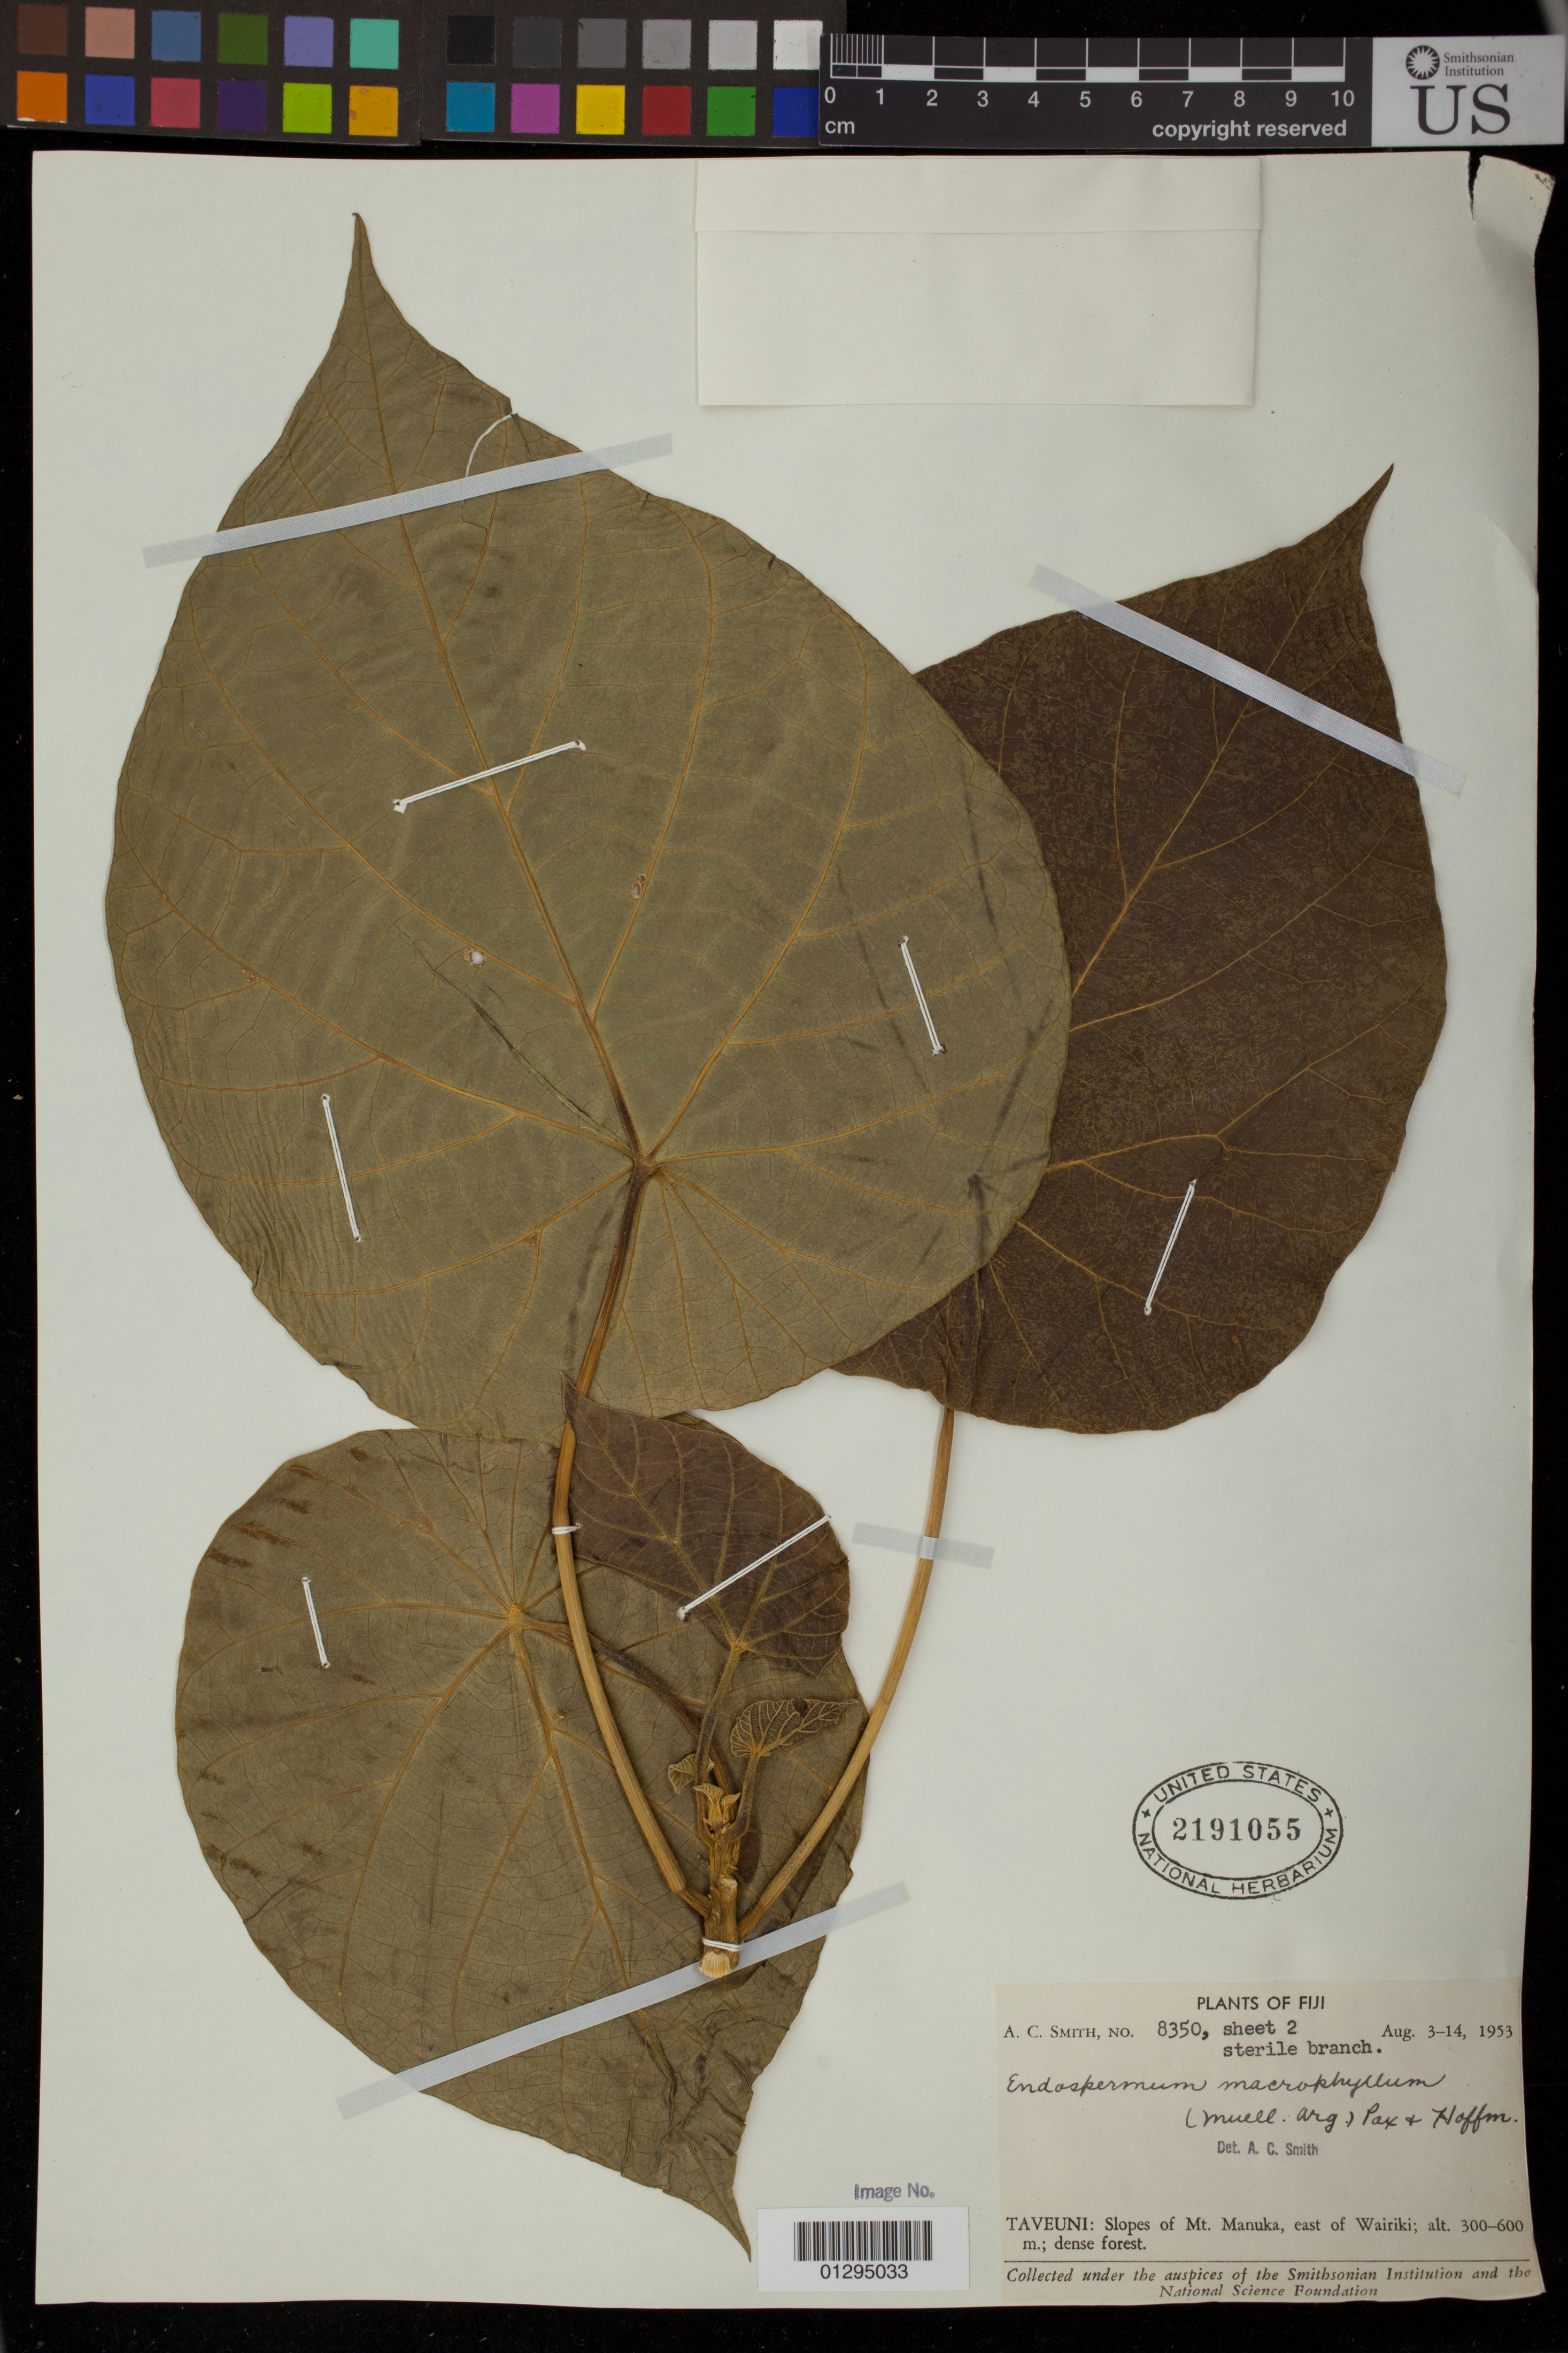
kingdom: Plantae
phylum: Tracheophyta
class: Magnoliopsida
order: Malpighiales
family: Euphorbiaceae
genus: Endospermum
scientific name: Endospermum macrophyllum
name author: (Müll. Arg.) Pax & Hoffm.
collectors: A. C. Smith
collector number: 8350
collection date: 1953-08-03/1953-08-14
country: Fiji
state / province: Northern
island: Taveuni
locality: Taveuni: Slopes of Mt. Manuka, east of Wairiki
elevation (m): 300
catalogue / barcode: US 2191055